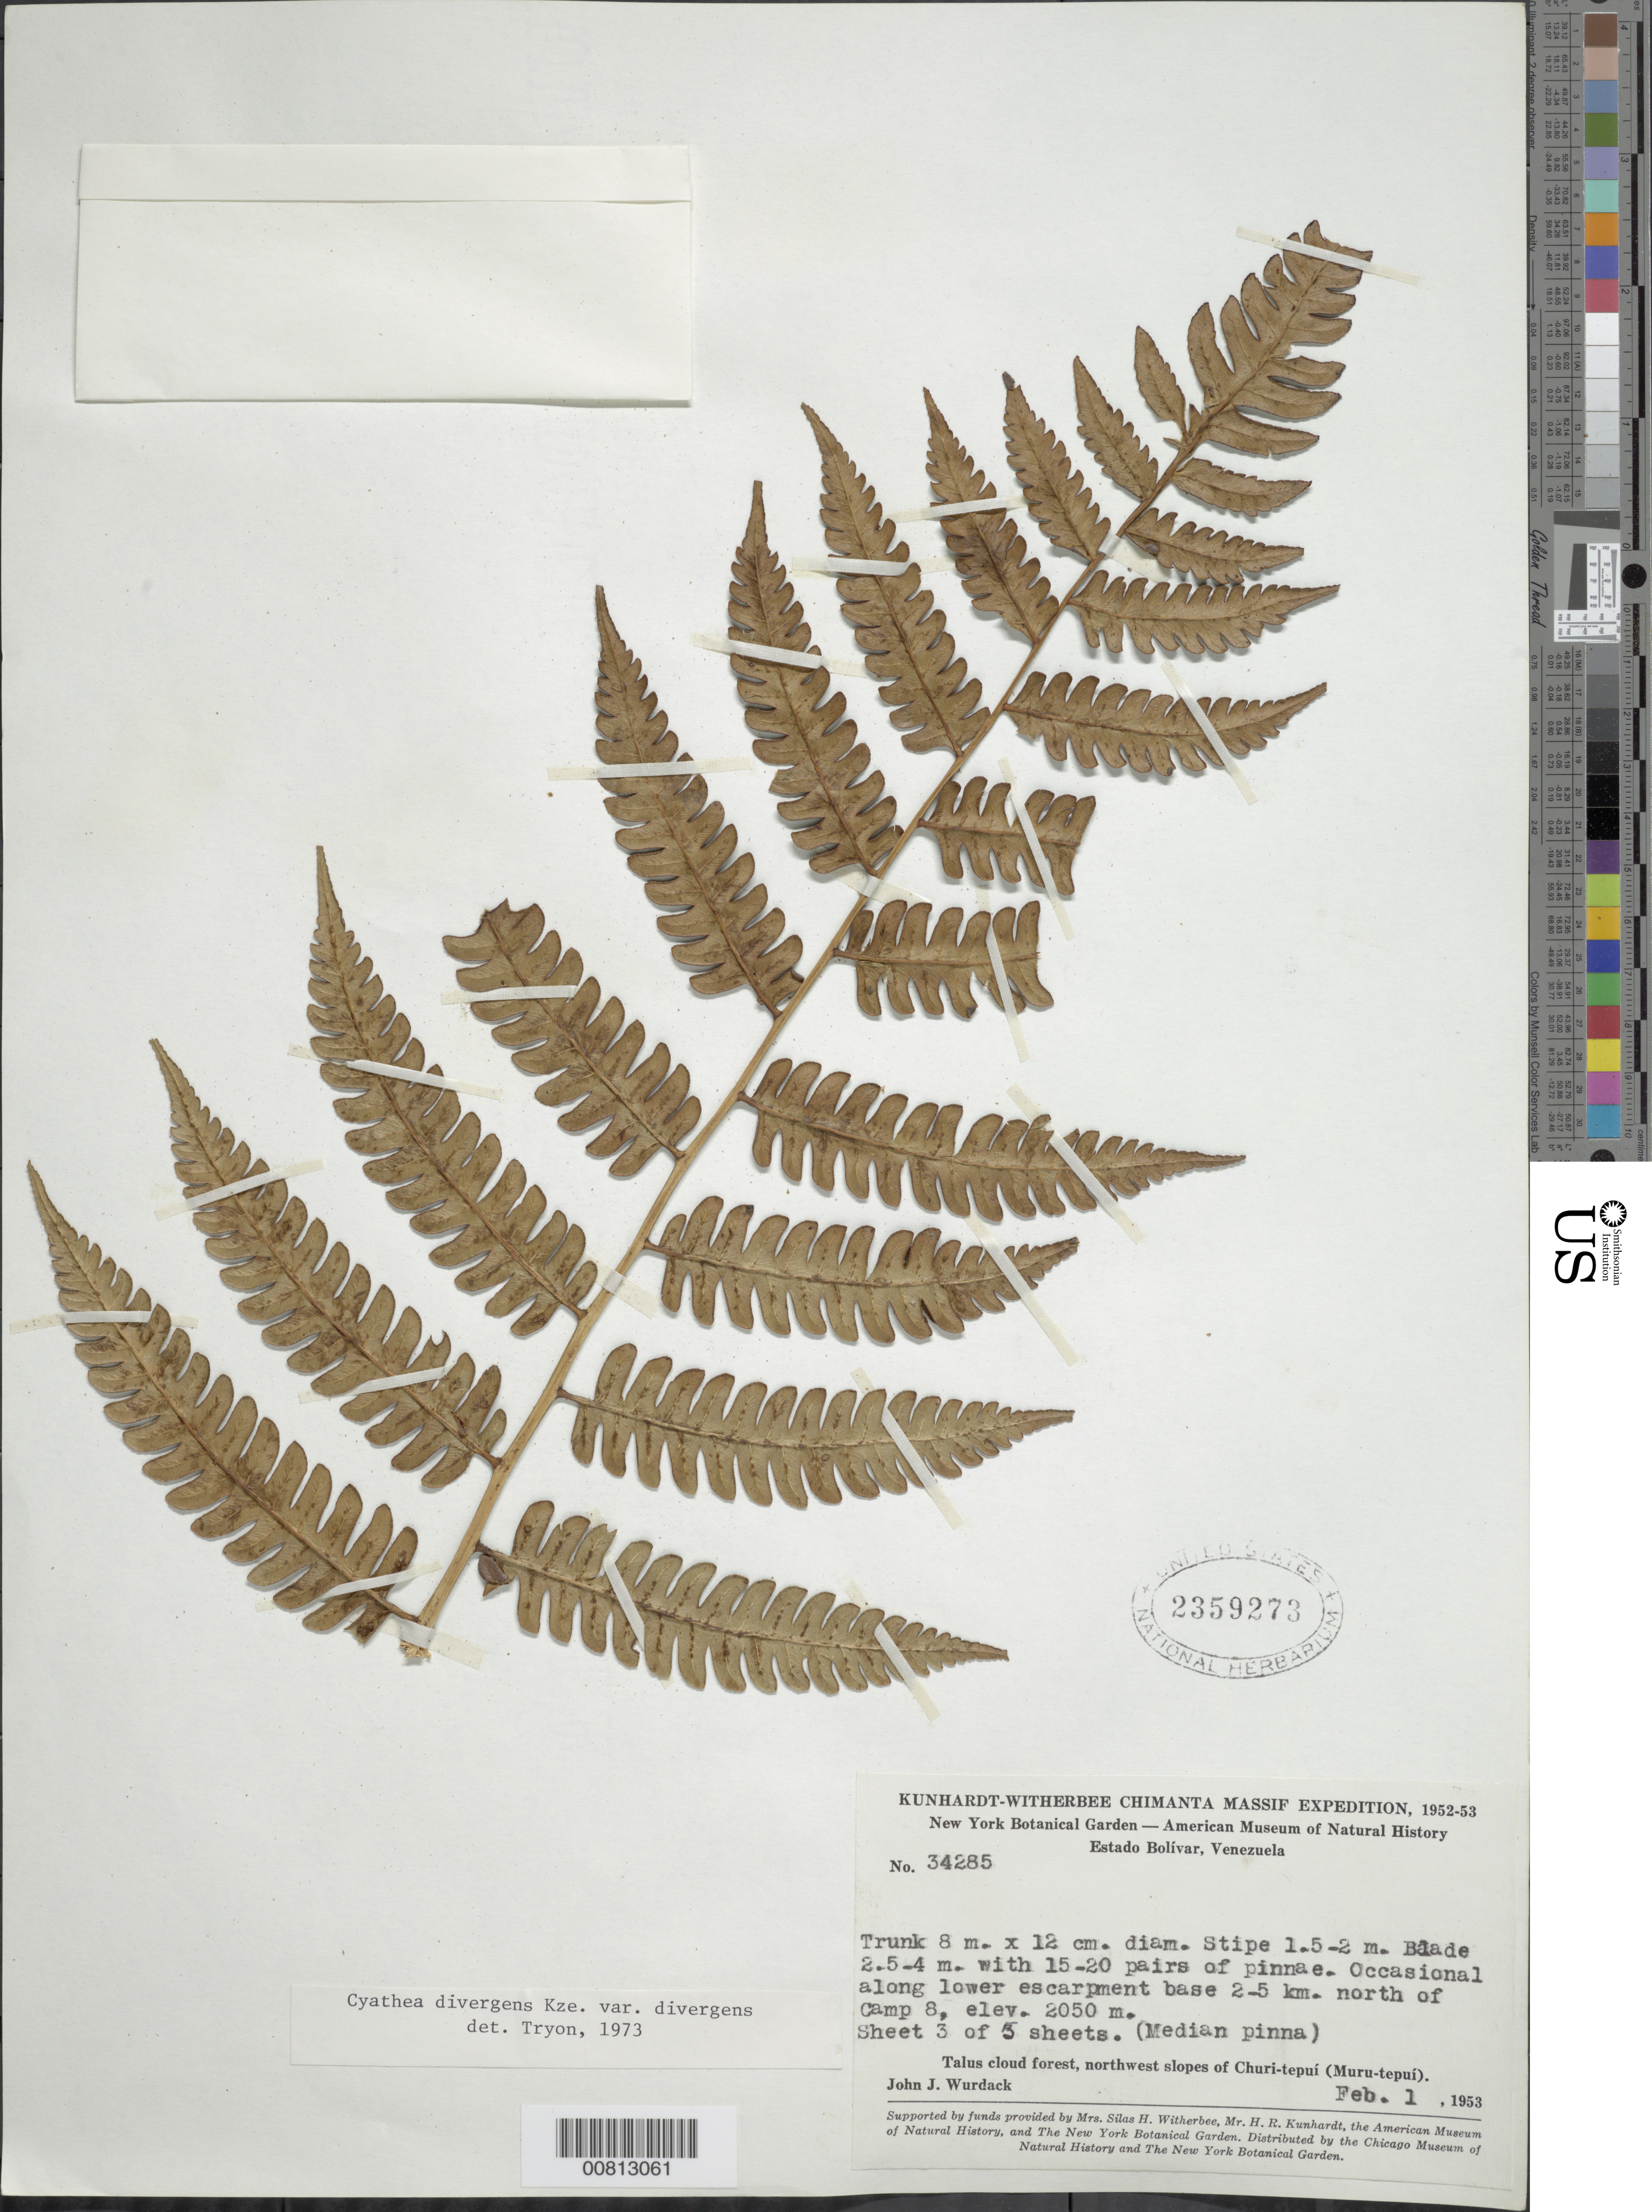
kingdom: Plantae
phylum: Tracheophyta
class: Polypodiopsida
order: Cyatheales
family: Cyatheaceae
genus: Cyathea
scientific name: Cyathea divergens var. divergens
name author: Kunze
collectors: J. J. Wurdack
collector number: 34285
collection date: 1953-02-01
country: Venezuela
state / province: Bolivar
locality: Estado Bolívar, Venezuela. Occasional along lower escarpment base 2-5 km. north of Camp 8. Talus cloud forest, northwest slopwa of Churi-tepuí (Muru-tepuí)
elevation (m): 2050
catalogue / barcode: US 2359273